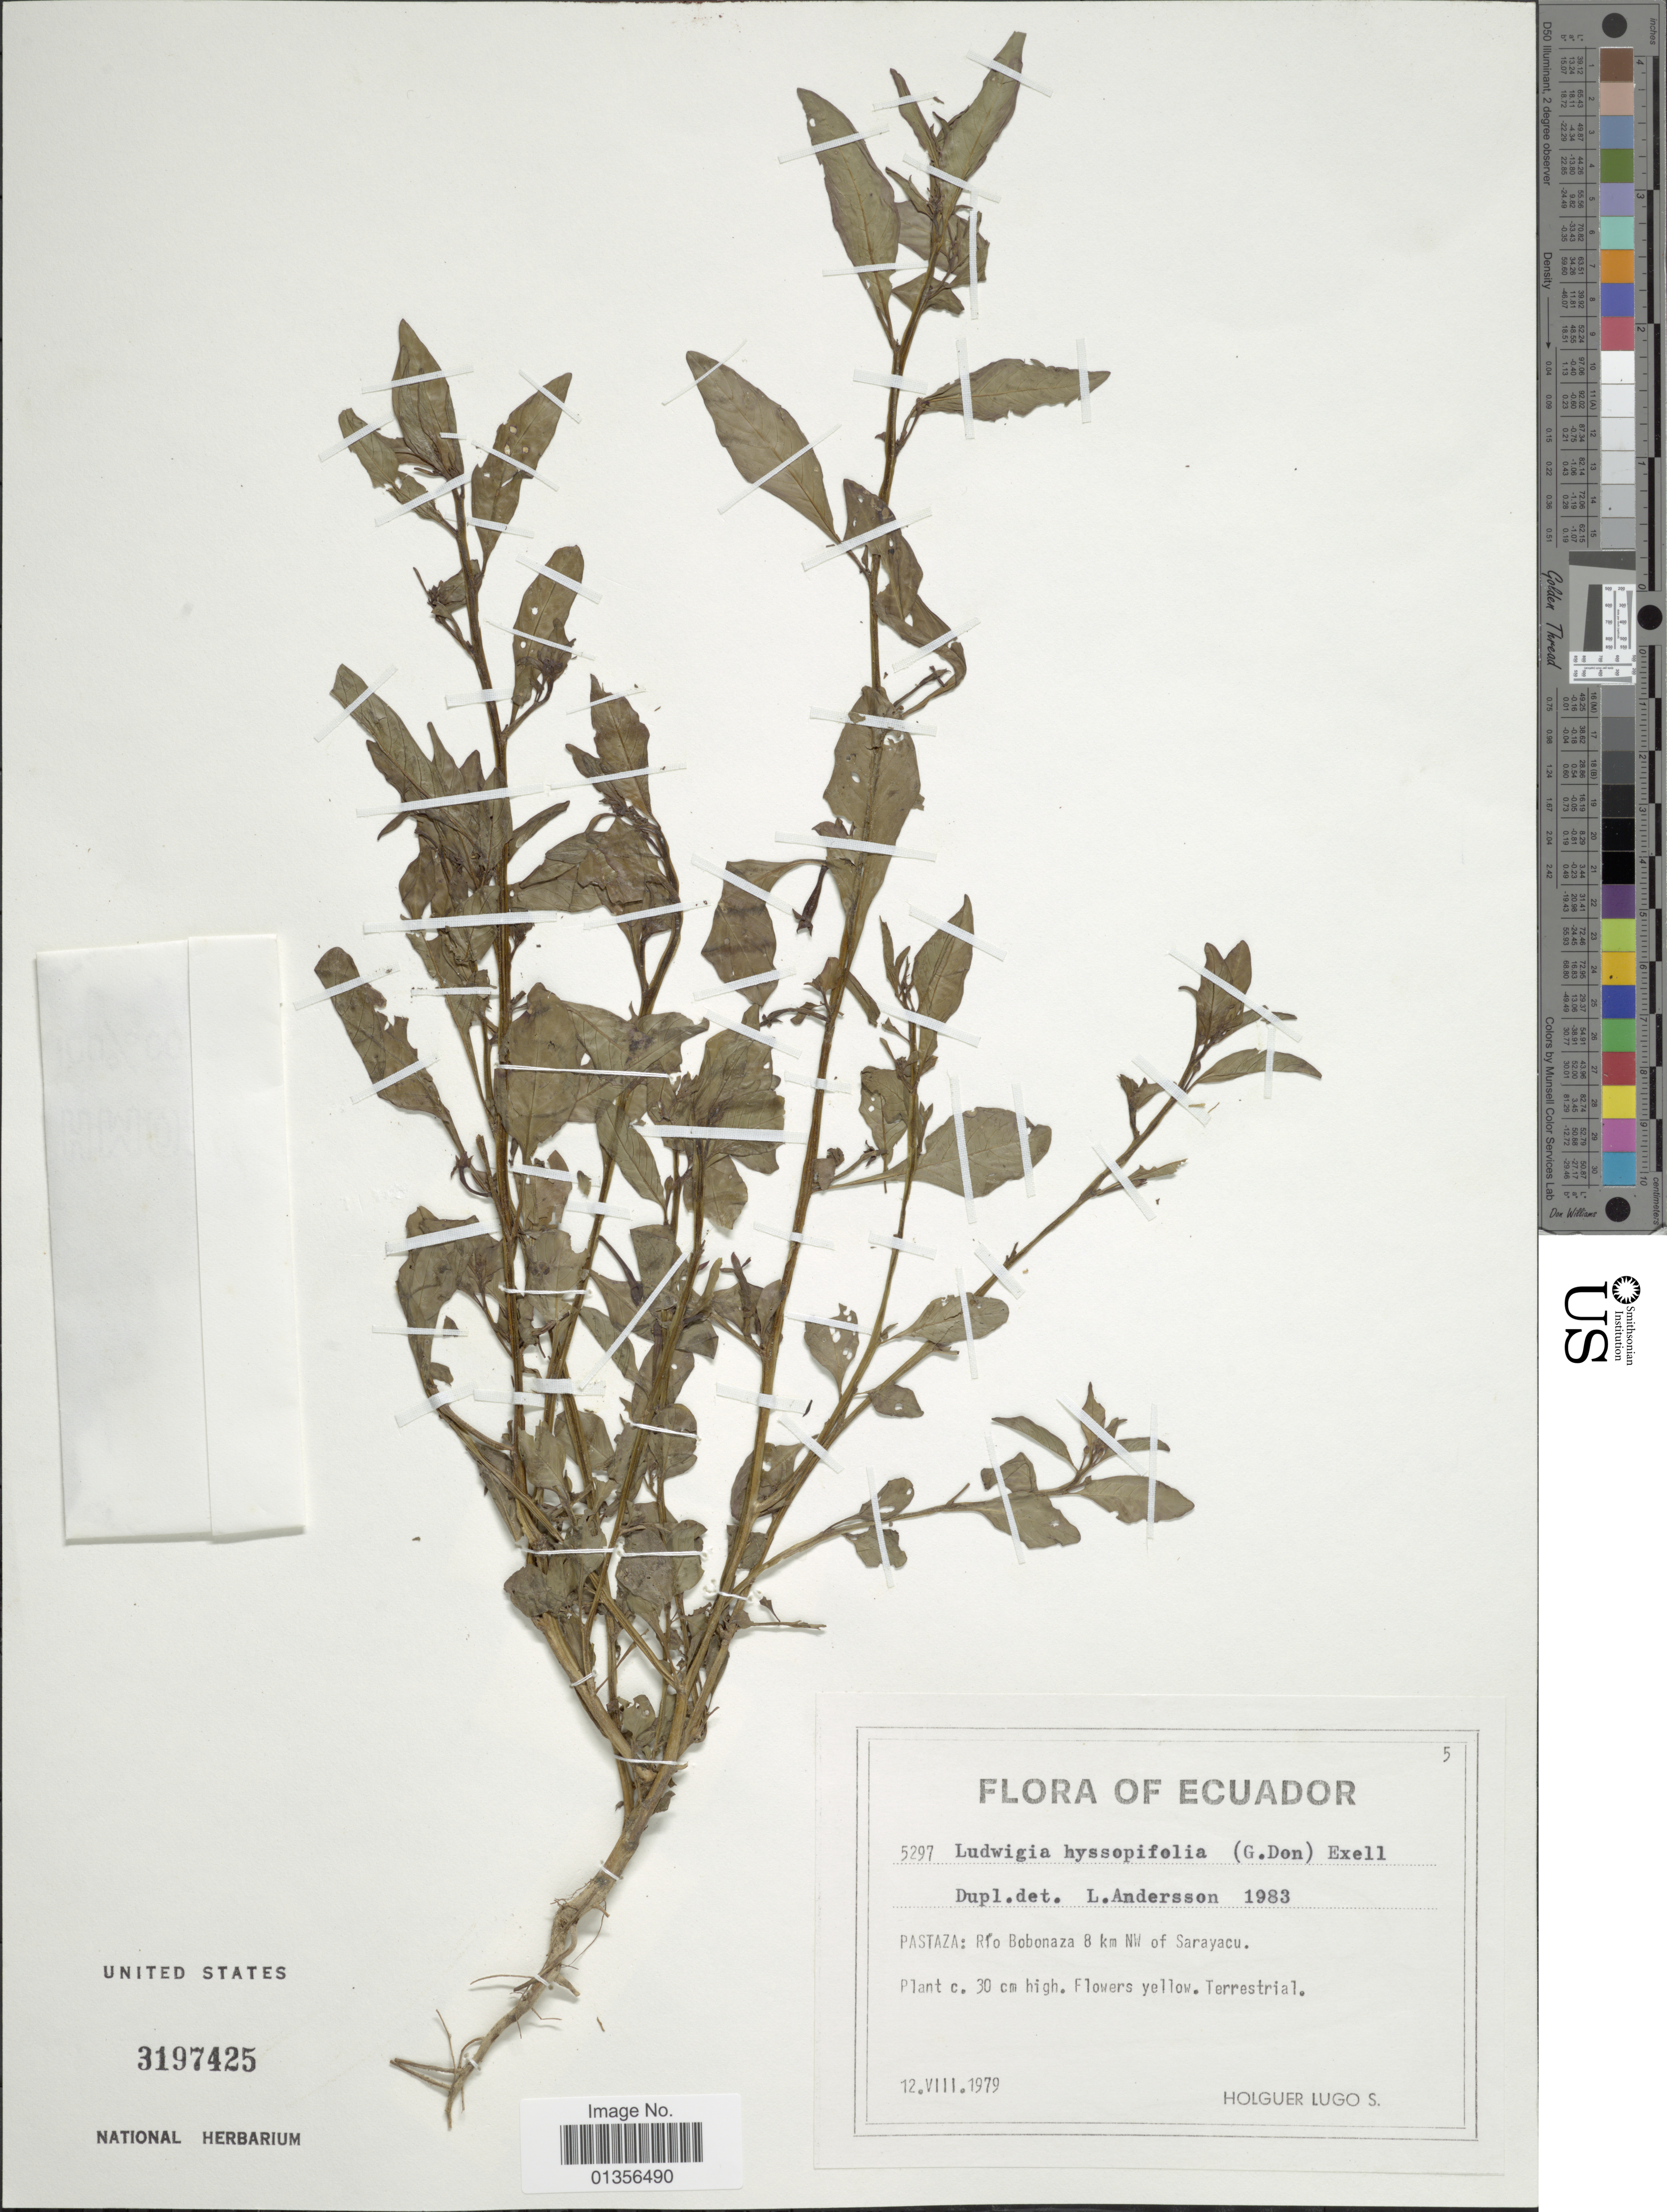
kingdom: Plantae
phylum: Tracheophyta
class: Magnoliopsida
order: Myrtales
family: Onagraceae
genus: Ludwigia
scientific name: Ludwigia hyssopifolia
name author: (G. Don) Exell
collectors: H. Lugo S.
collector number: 5297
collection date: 1979-08-12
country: Ecuador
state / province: Pastaza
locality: Rio Bobonaza 8 km NW of Sarayacu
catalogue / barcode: US 3197425